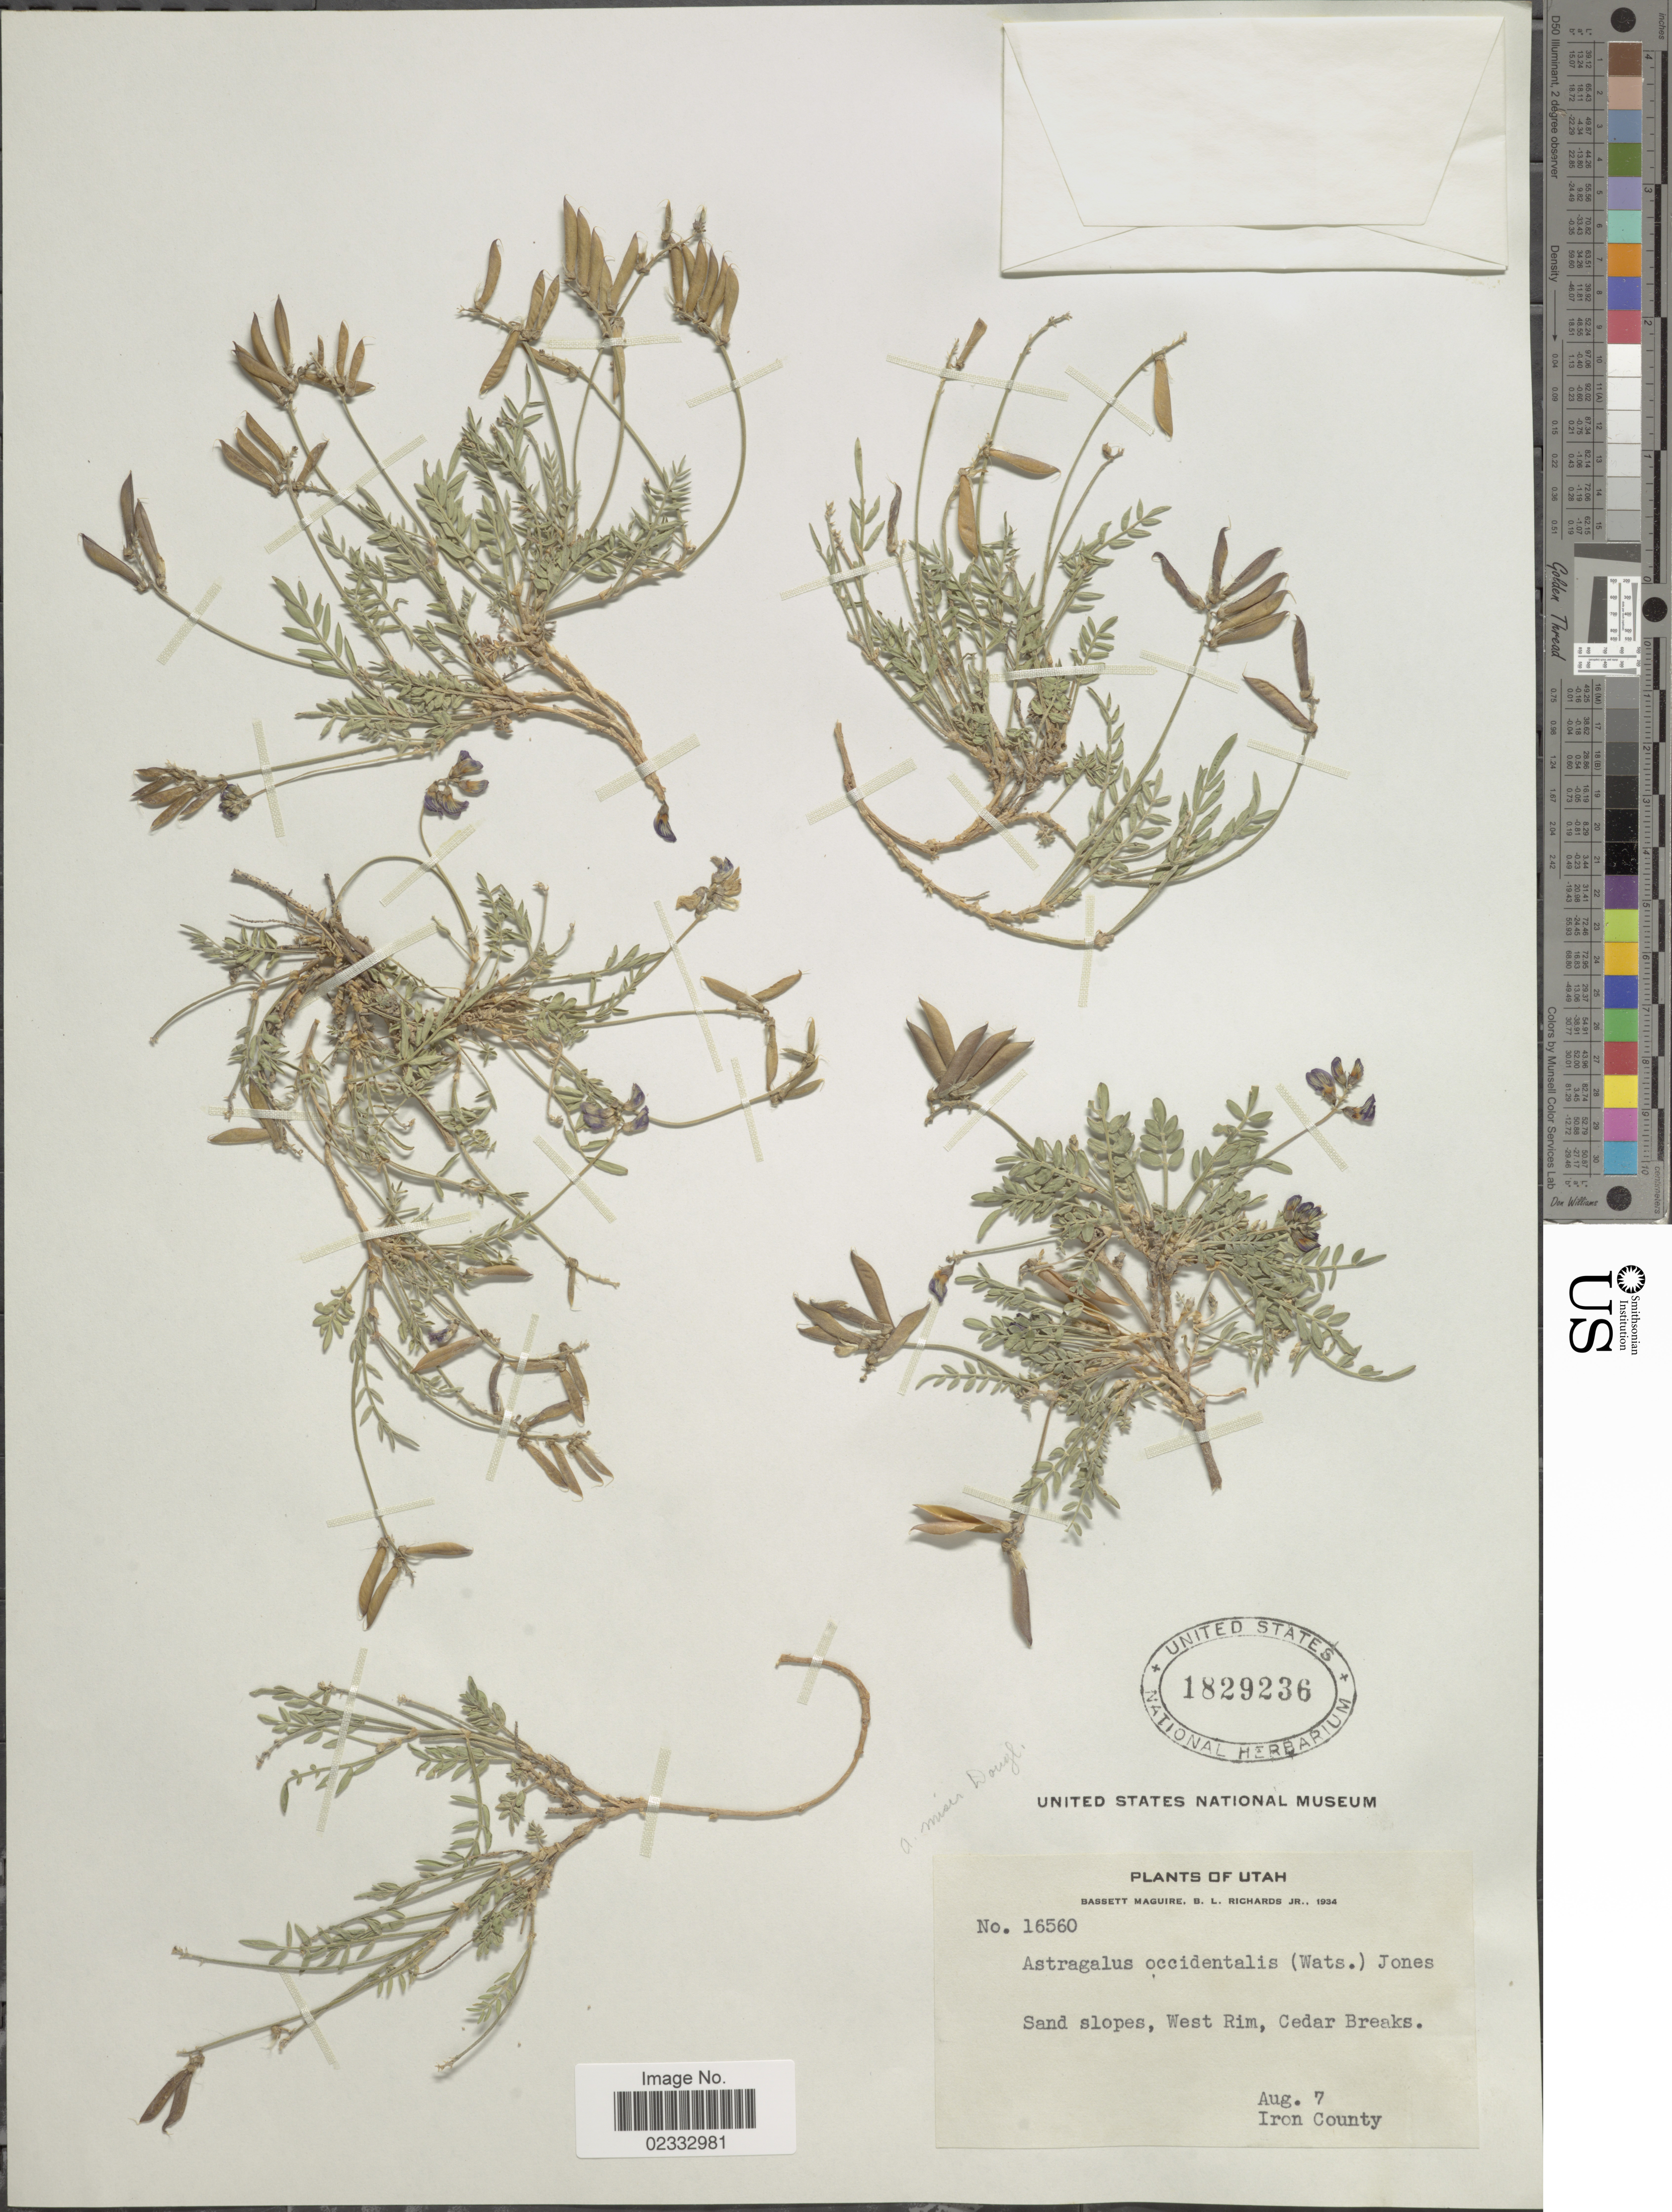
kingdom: Plantae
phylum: Tracheophyta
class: Magnoliopsida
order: Fabales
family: Fabaceae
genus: Astragalus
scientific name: Astragalus miser var. hylophilus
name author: (Rydb.) Barneby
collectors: B. Maguire & B. Richards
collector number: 16560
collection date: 1934-08-07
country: United States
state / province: Utah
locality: West Rim, Cedar Breaks, Iorn COunty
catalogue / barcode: US 1829236